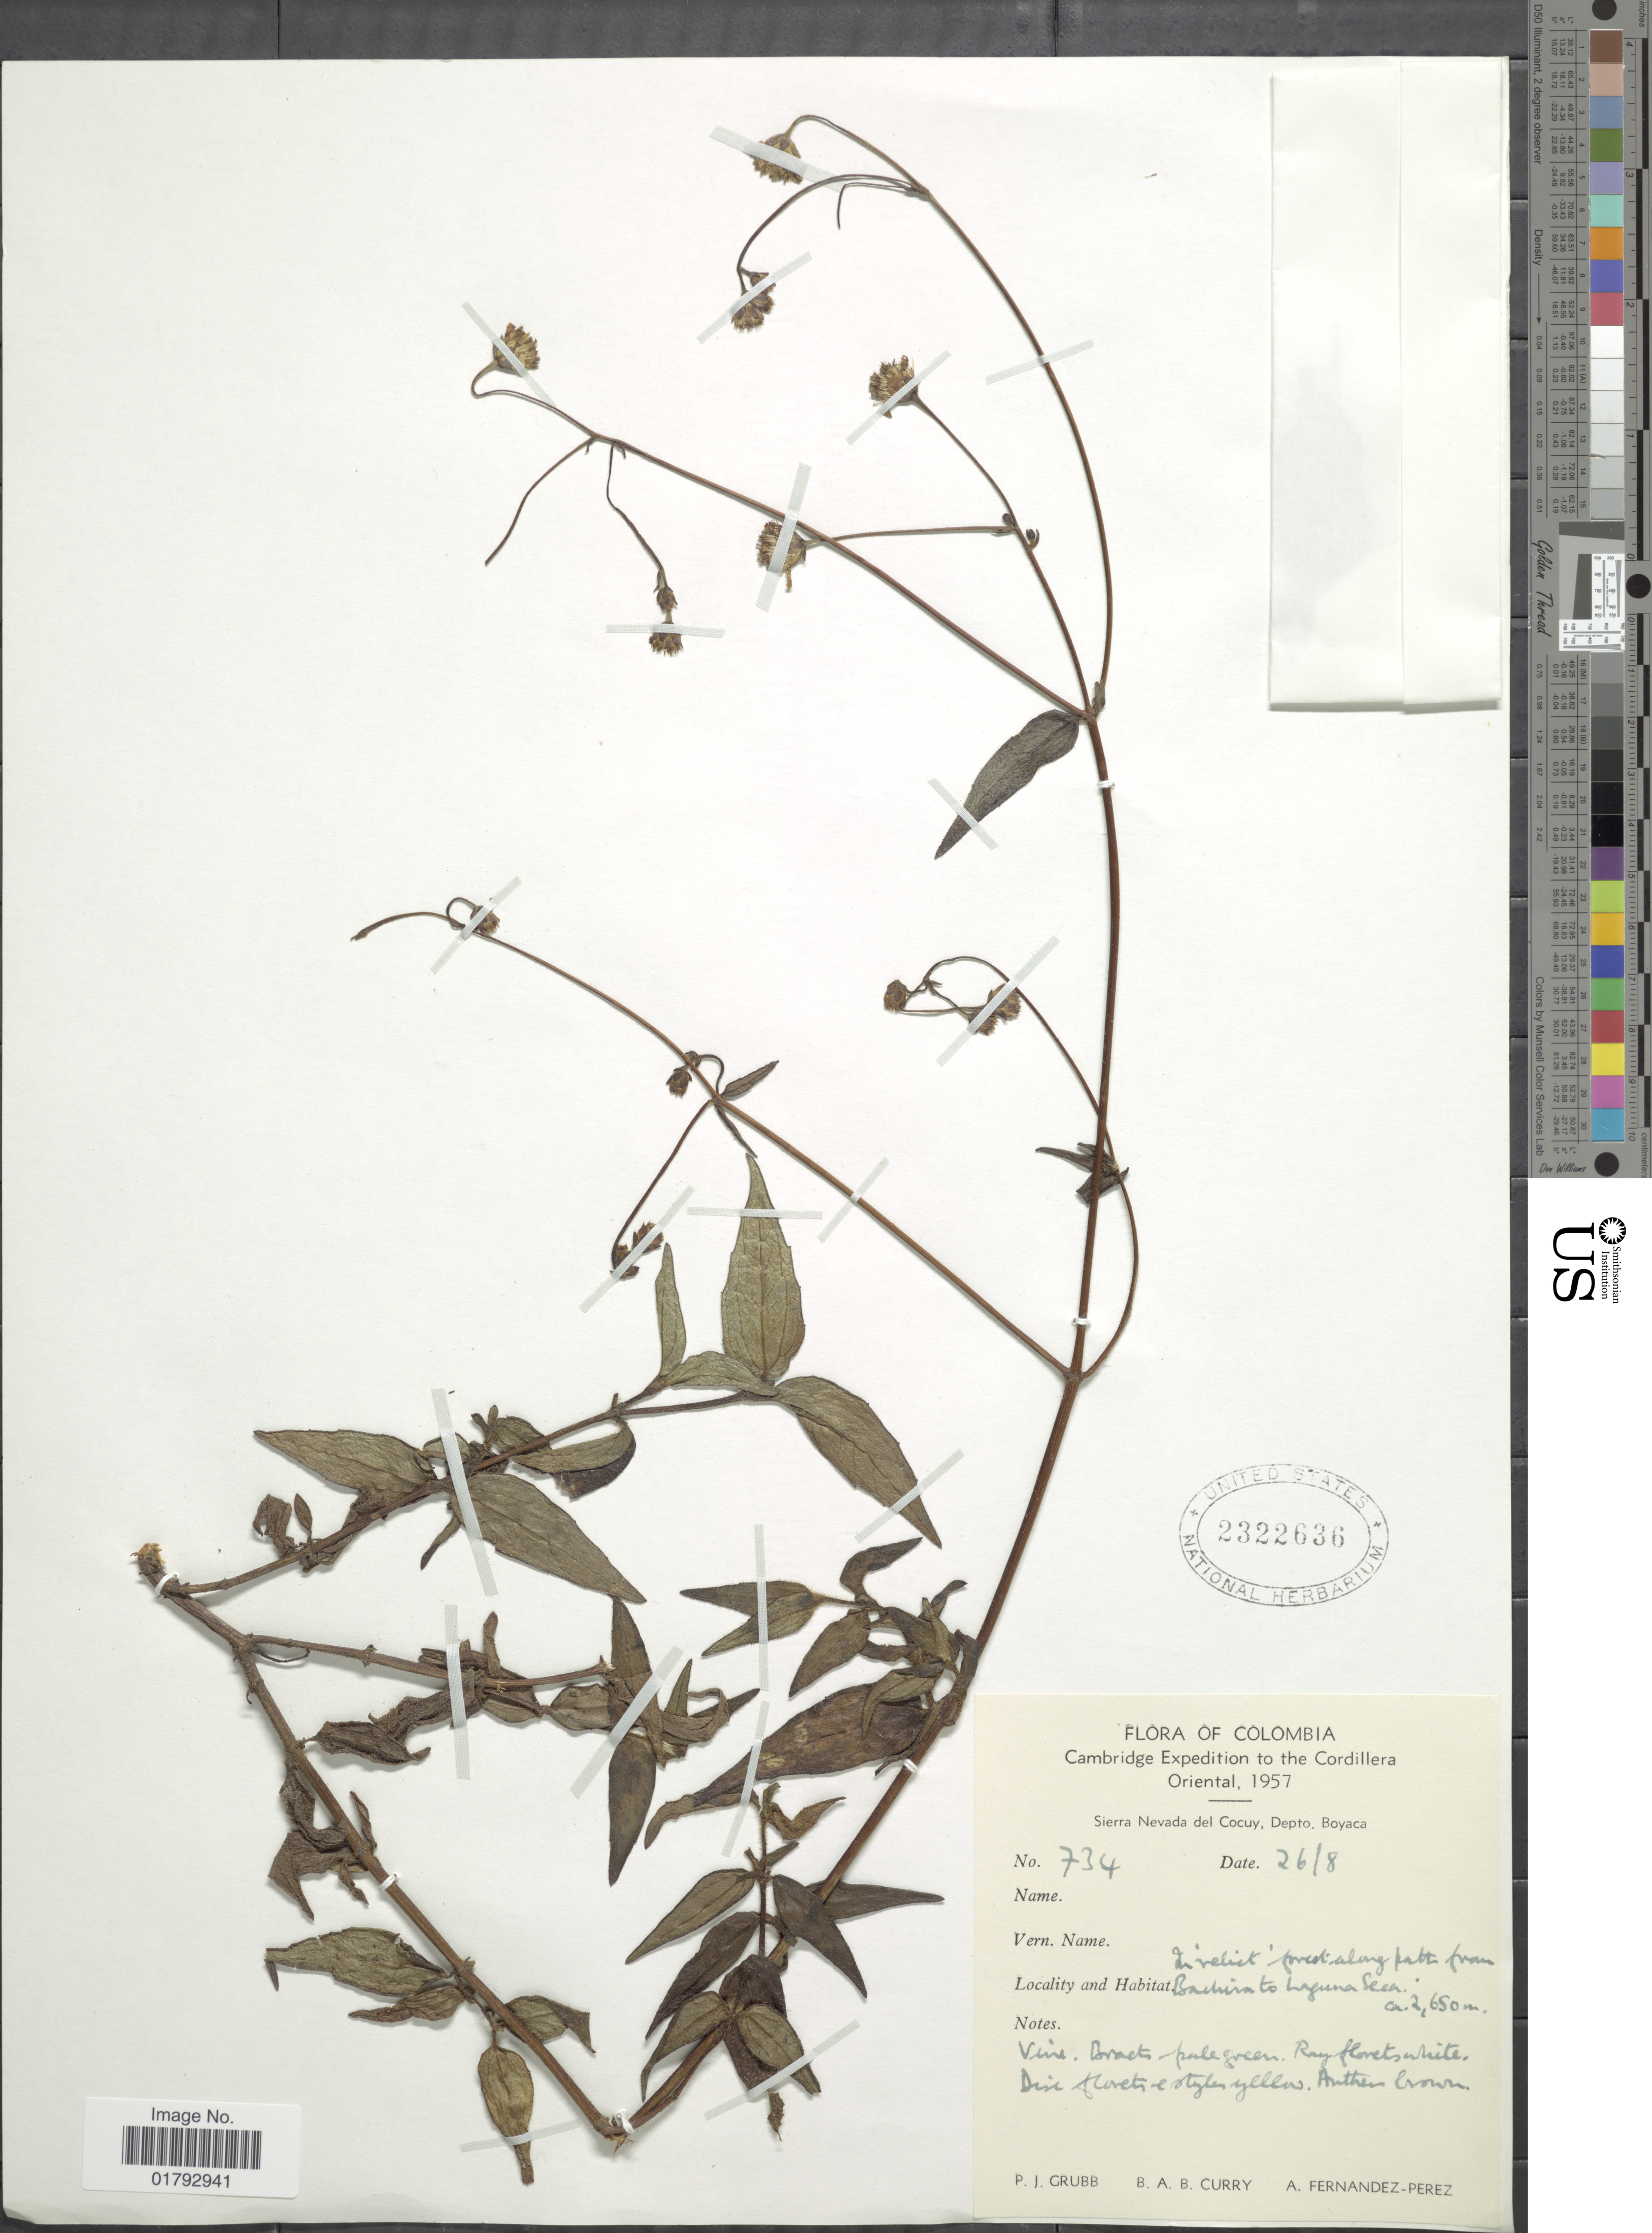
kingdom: Plantae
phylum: Tracheophyta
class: Magnoliopsida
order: Asterales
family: Asteraceae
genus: Alloispermum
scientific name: Alloispermum sodiroi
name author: (Hieron.) H. Rob.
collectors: P. J. Grubb, B. A. B. Curry & A. Fernández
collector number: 734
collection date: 1957-08-26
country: Colombia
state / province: Boyacá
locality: Sierra Nevada del Cocuy, Depto, Boyaca. Bachira to Laguna Seca.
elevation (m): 2650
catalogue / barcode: US 2322636